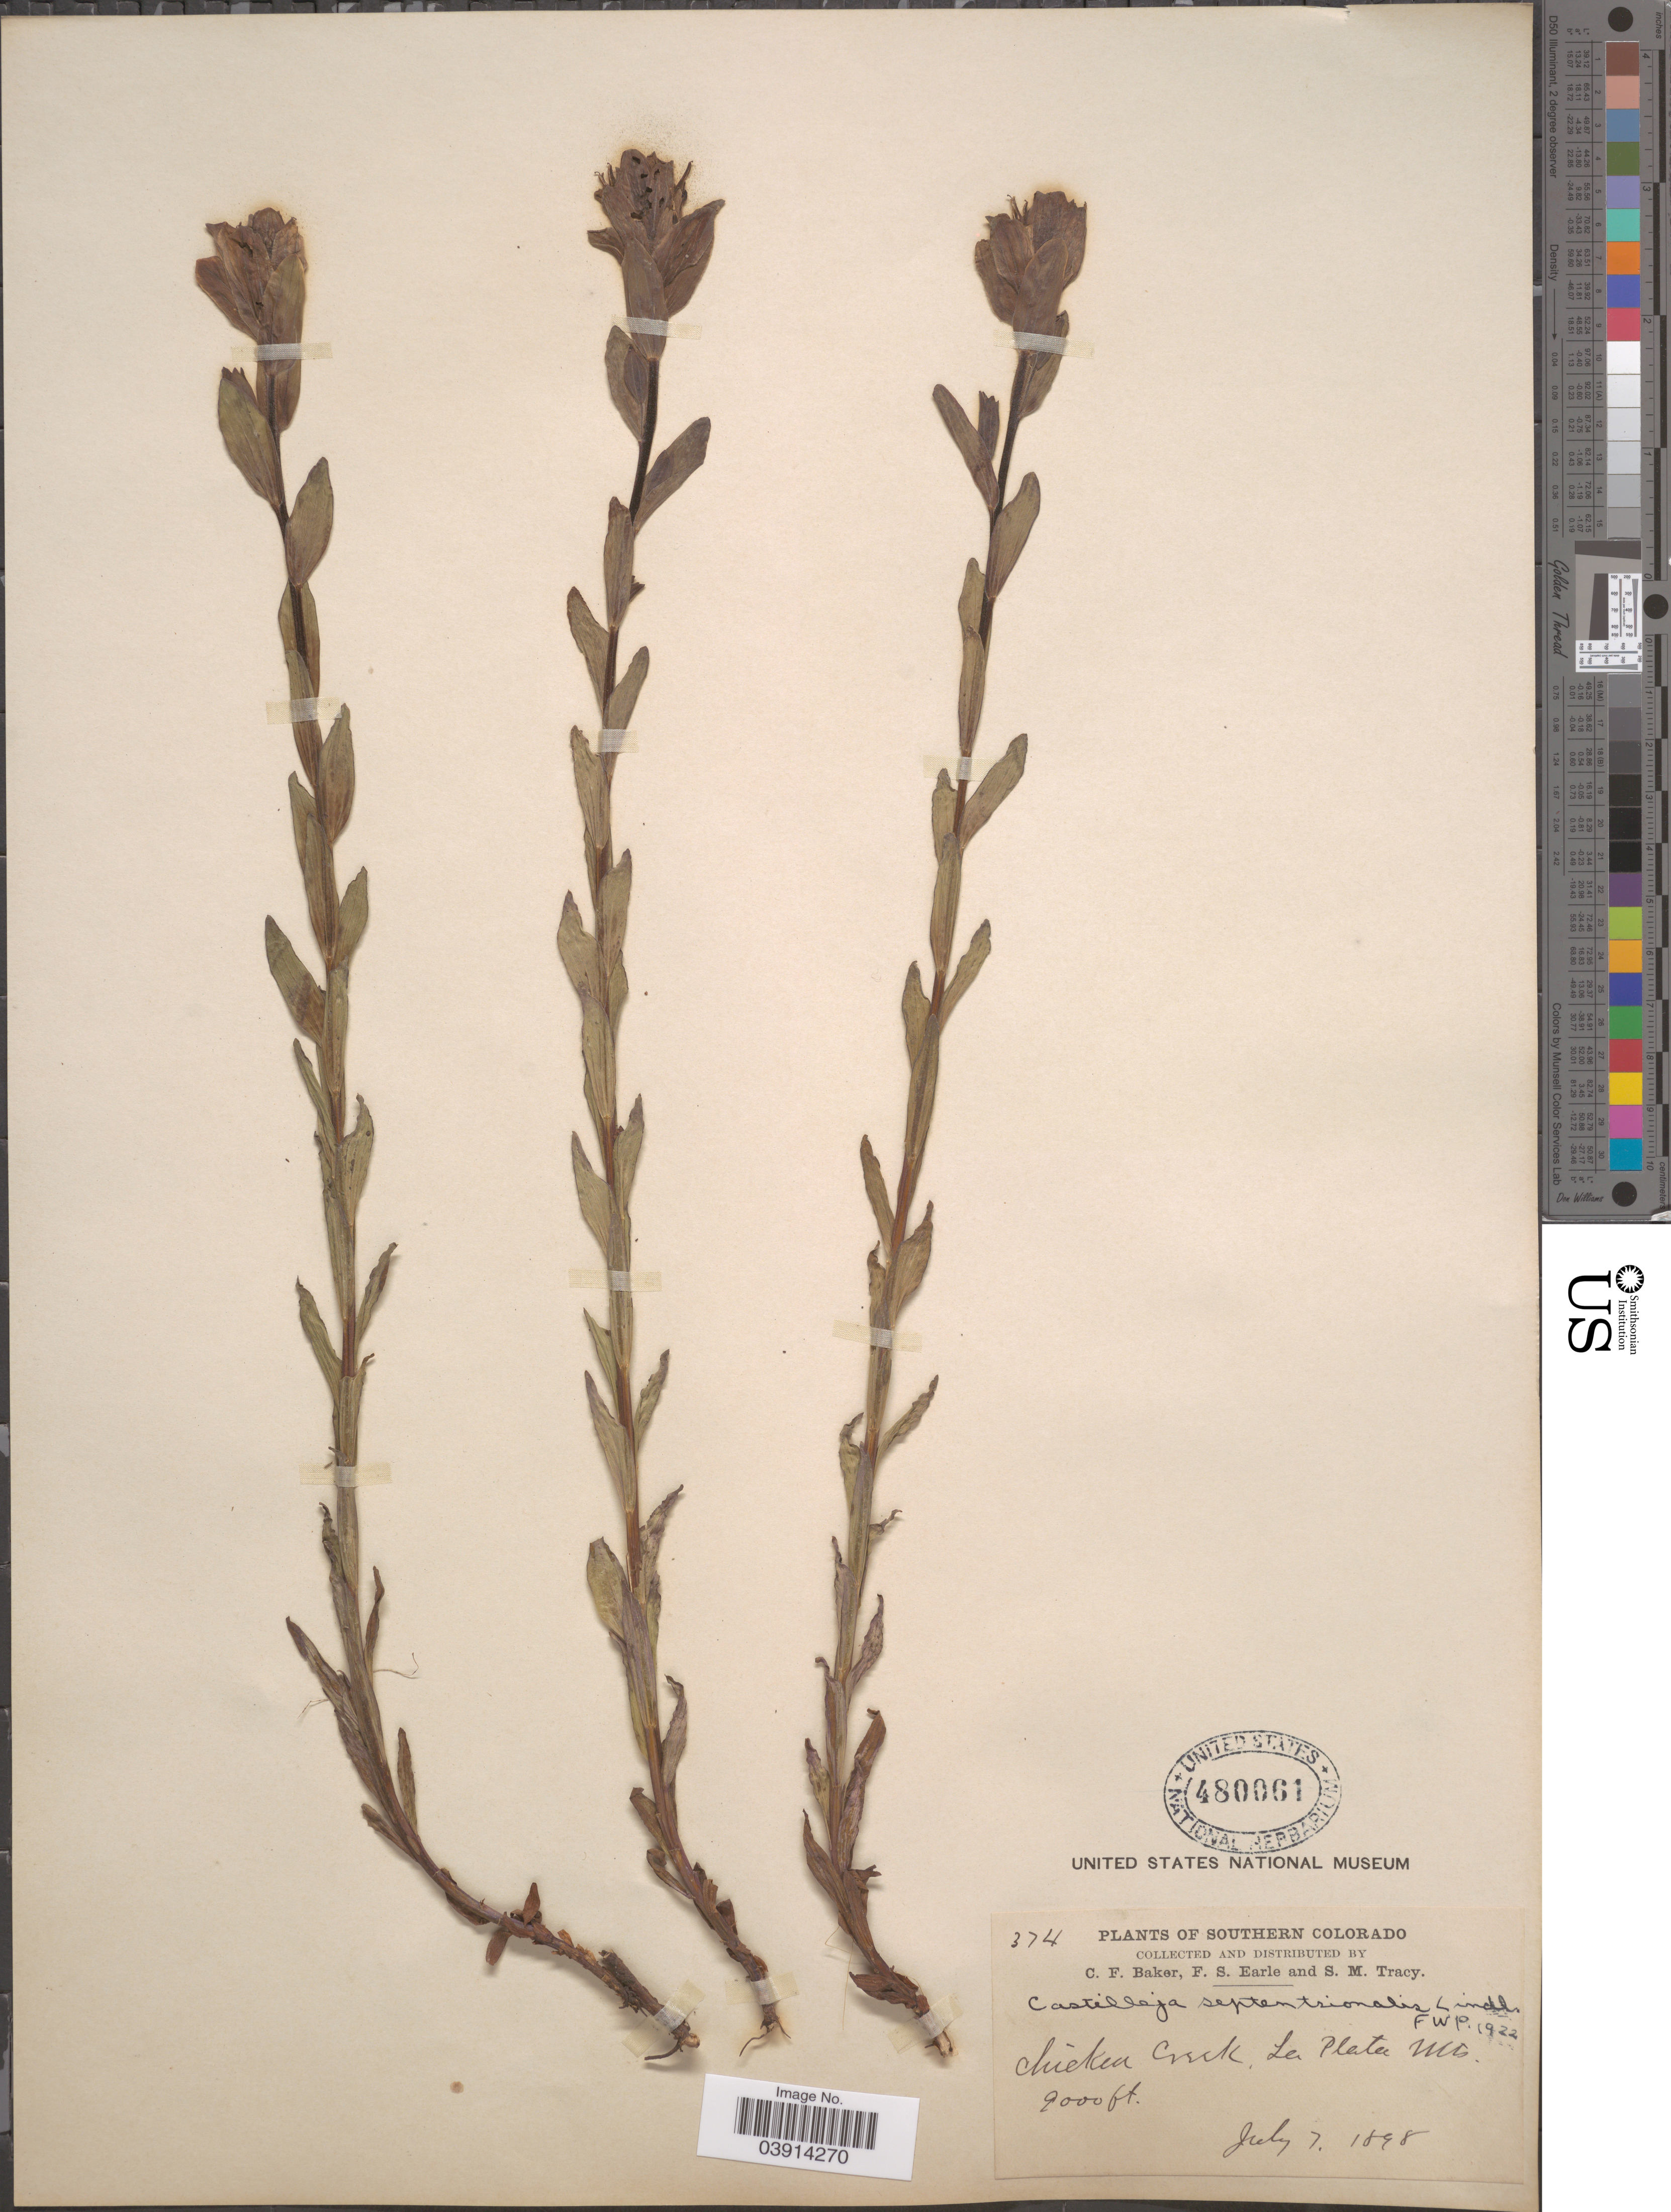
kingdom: Plantae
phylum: Tracheophyta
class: Magnoliopsida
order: Lamiales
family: Orobanchaceae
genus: Castilleja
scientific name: Castilleja septentrionalis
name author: Lindl.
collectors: C. F. Baker, F. S. Earle & S. M. Tracy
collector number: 374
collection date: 1898-07-07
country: United States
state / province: Colorado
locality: Southern Colorado. Chicken Creek. La Plata Mts.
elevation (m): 2743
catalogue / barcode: US 480061